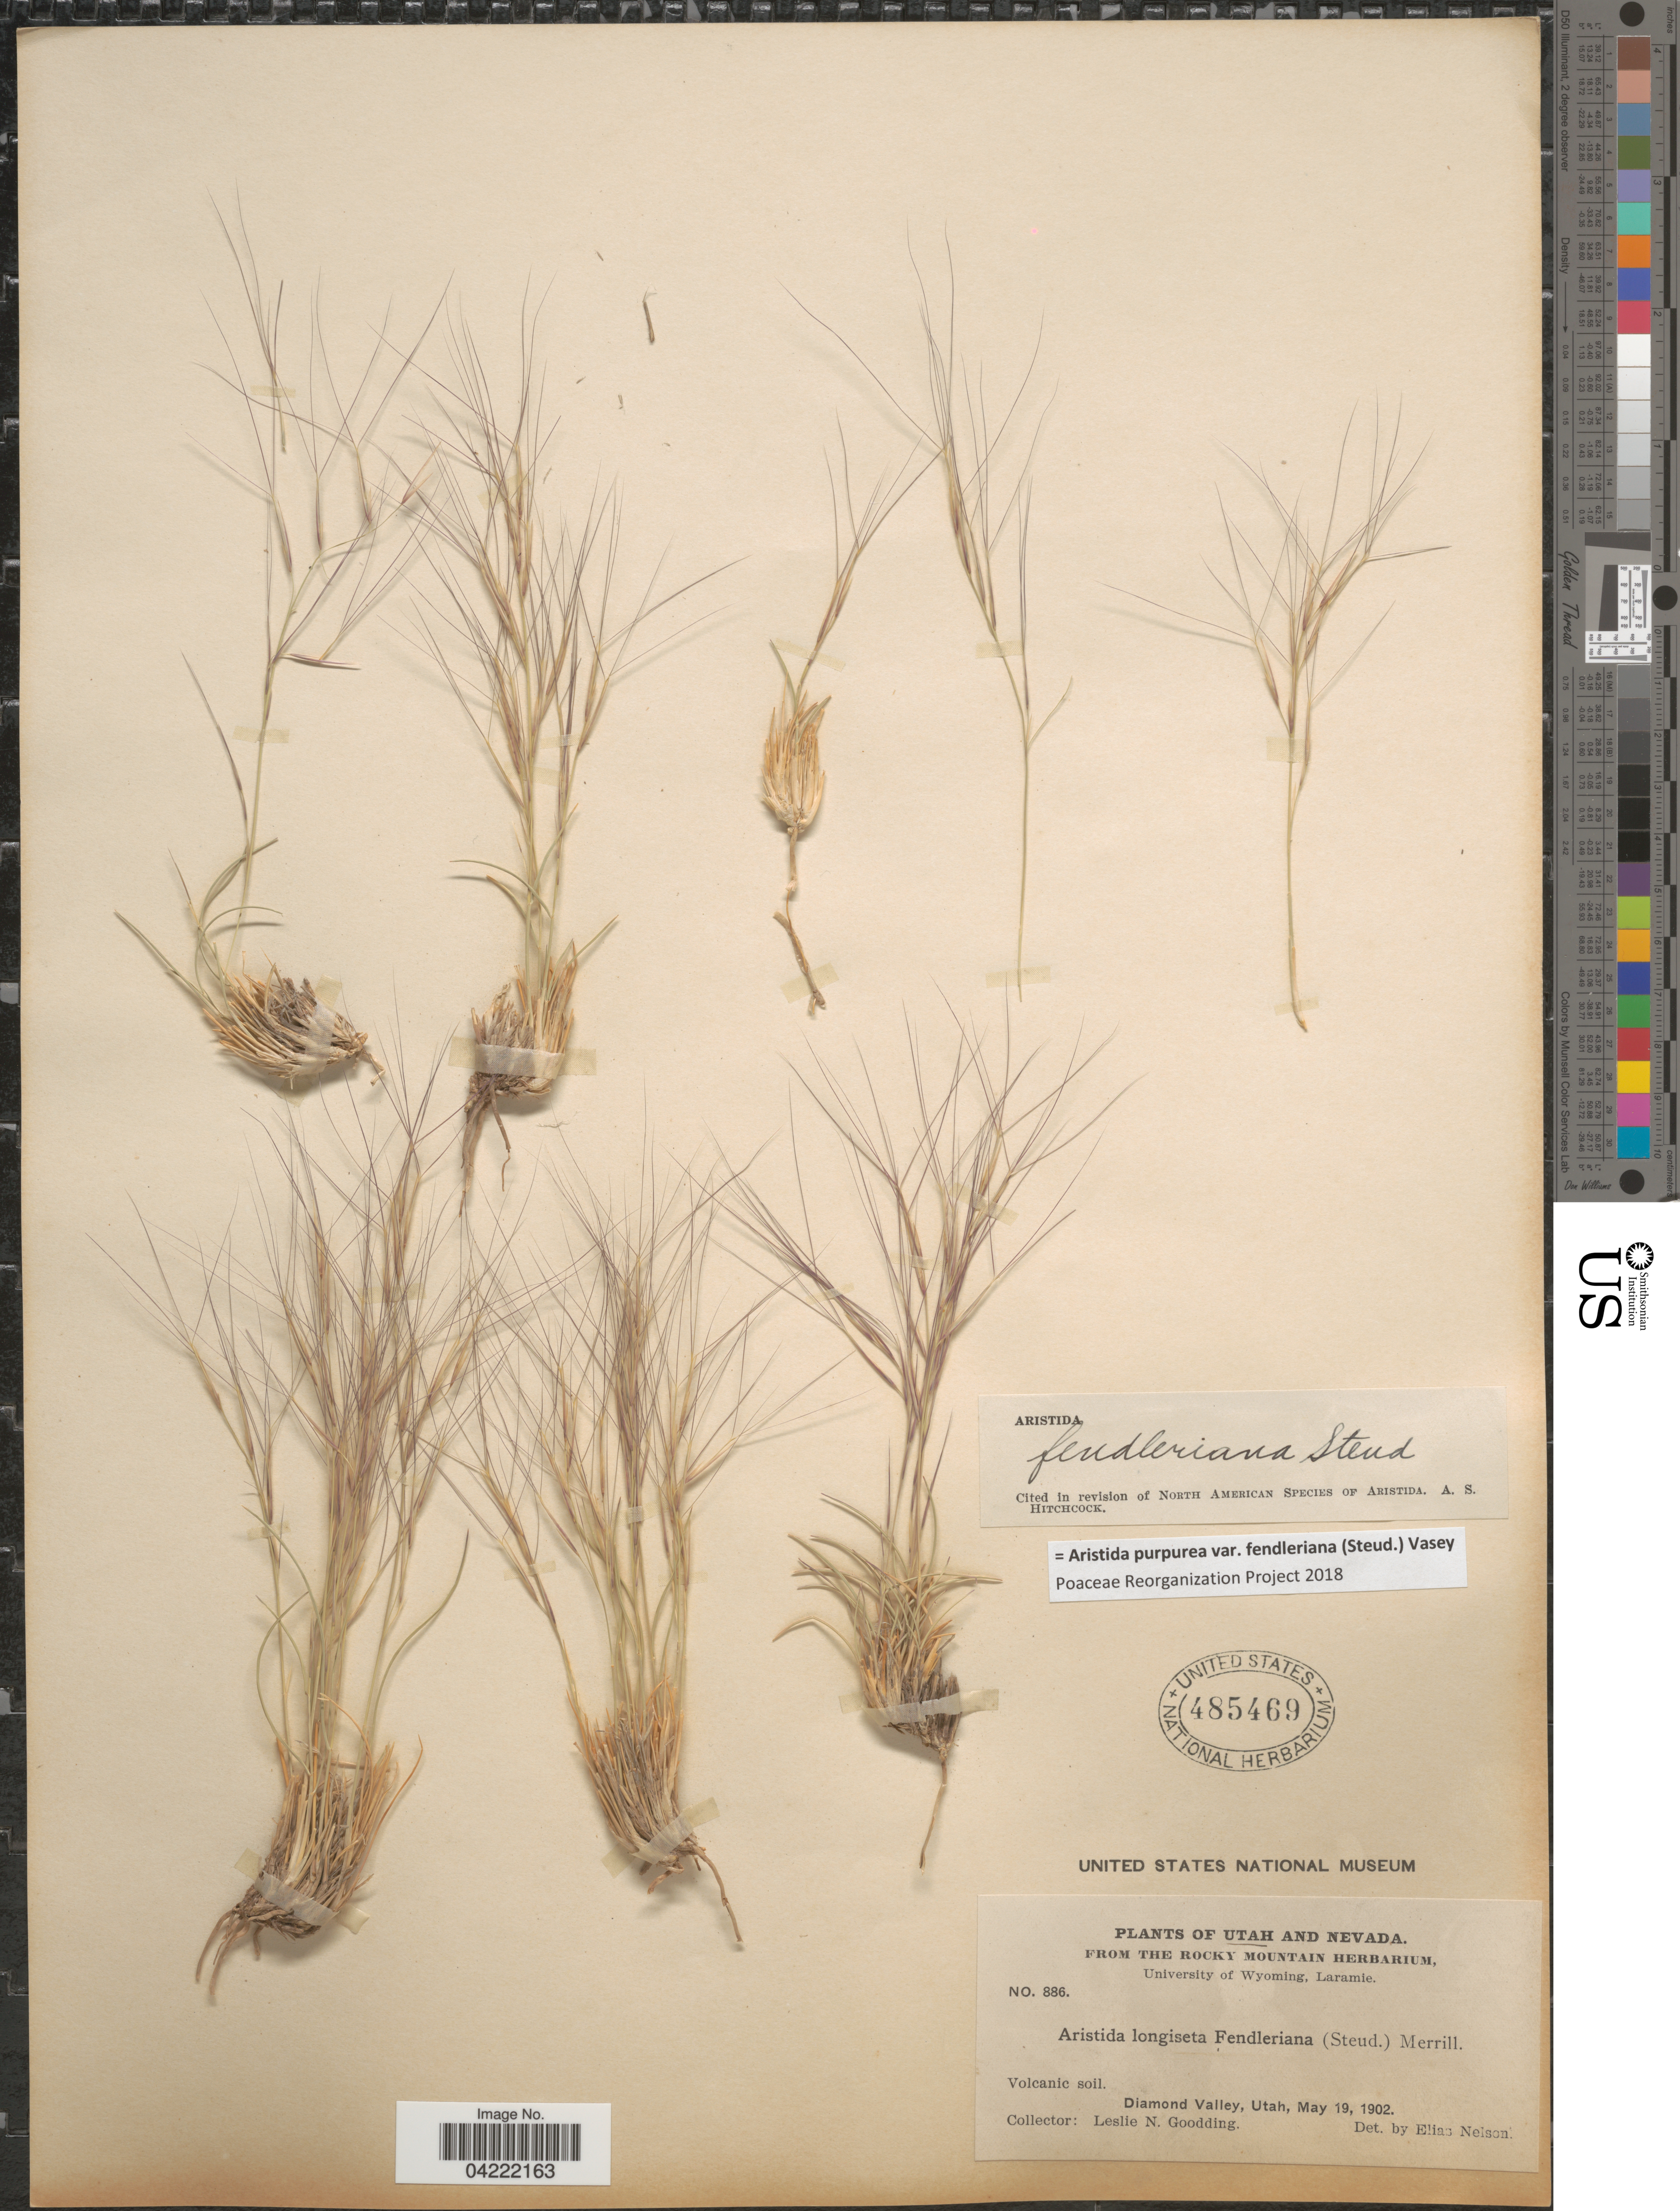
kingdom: Plantae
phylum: Tracheophyta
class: Liliopsida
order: Poales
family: Poaceae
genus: Aristida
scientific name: Aristida purpurea var. fendleriana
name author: (Steud.) Vasey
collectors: L. N. Goodding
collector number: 886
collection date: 1902-05-19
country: United States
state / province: Utah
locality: Diamond Valley.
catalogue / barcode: US 485469